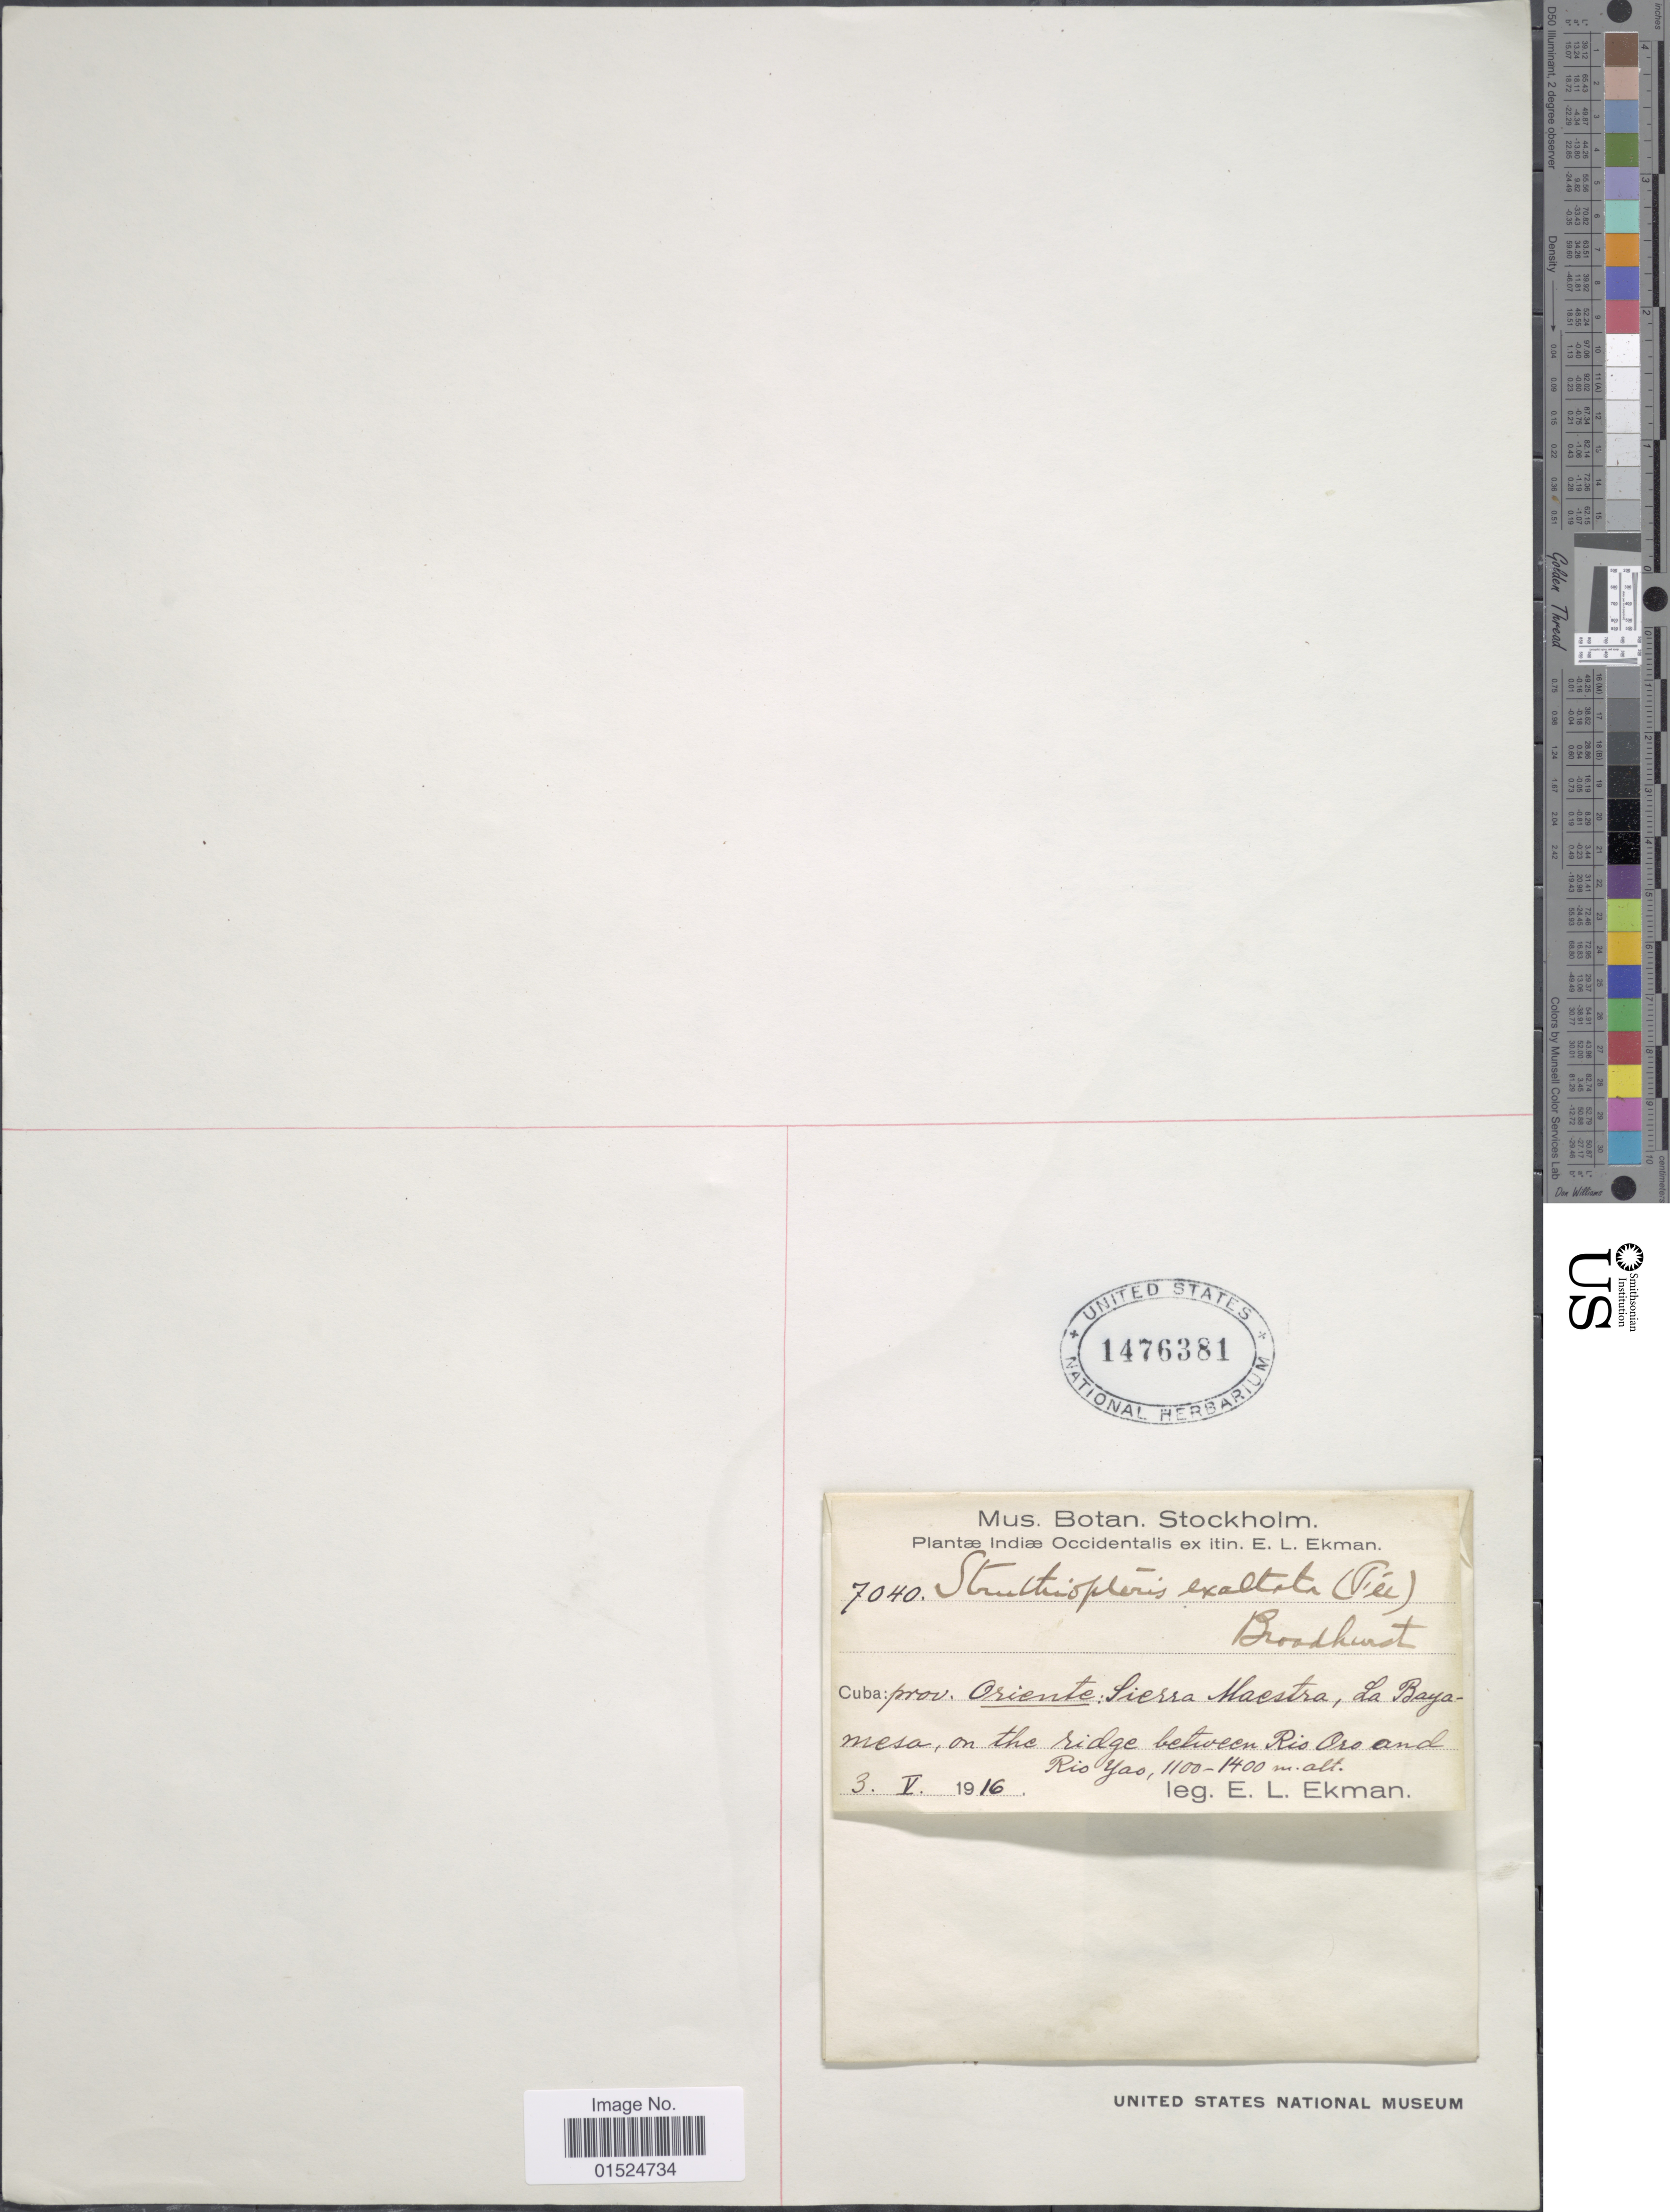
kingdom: Plantae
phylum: Tracheophyta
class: Polypodiopsida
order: Polypodiales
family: Blechnaceae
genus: Blechnum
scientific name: Blechnum exaltatum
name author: (Fée) Duek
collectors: E. L. Ekman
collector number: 7040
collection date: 1916-05-03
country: Cuba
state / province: Oriente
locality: Sierra Meastra, La Bayamesa, on the ridge between Rio Oro and Rio Yao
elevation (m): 1100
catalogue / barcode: US 1476381